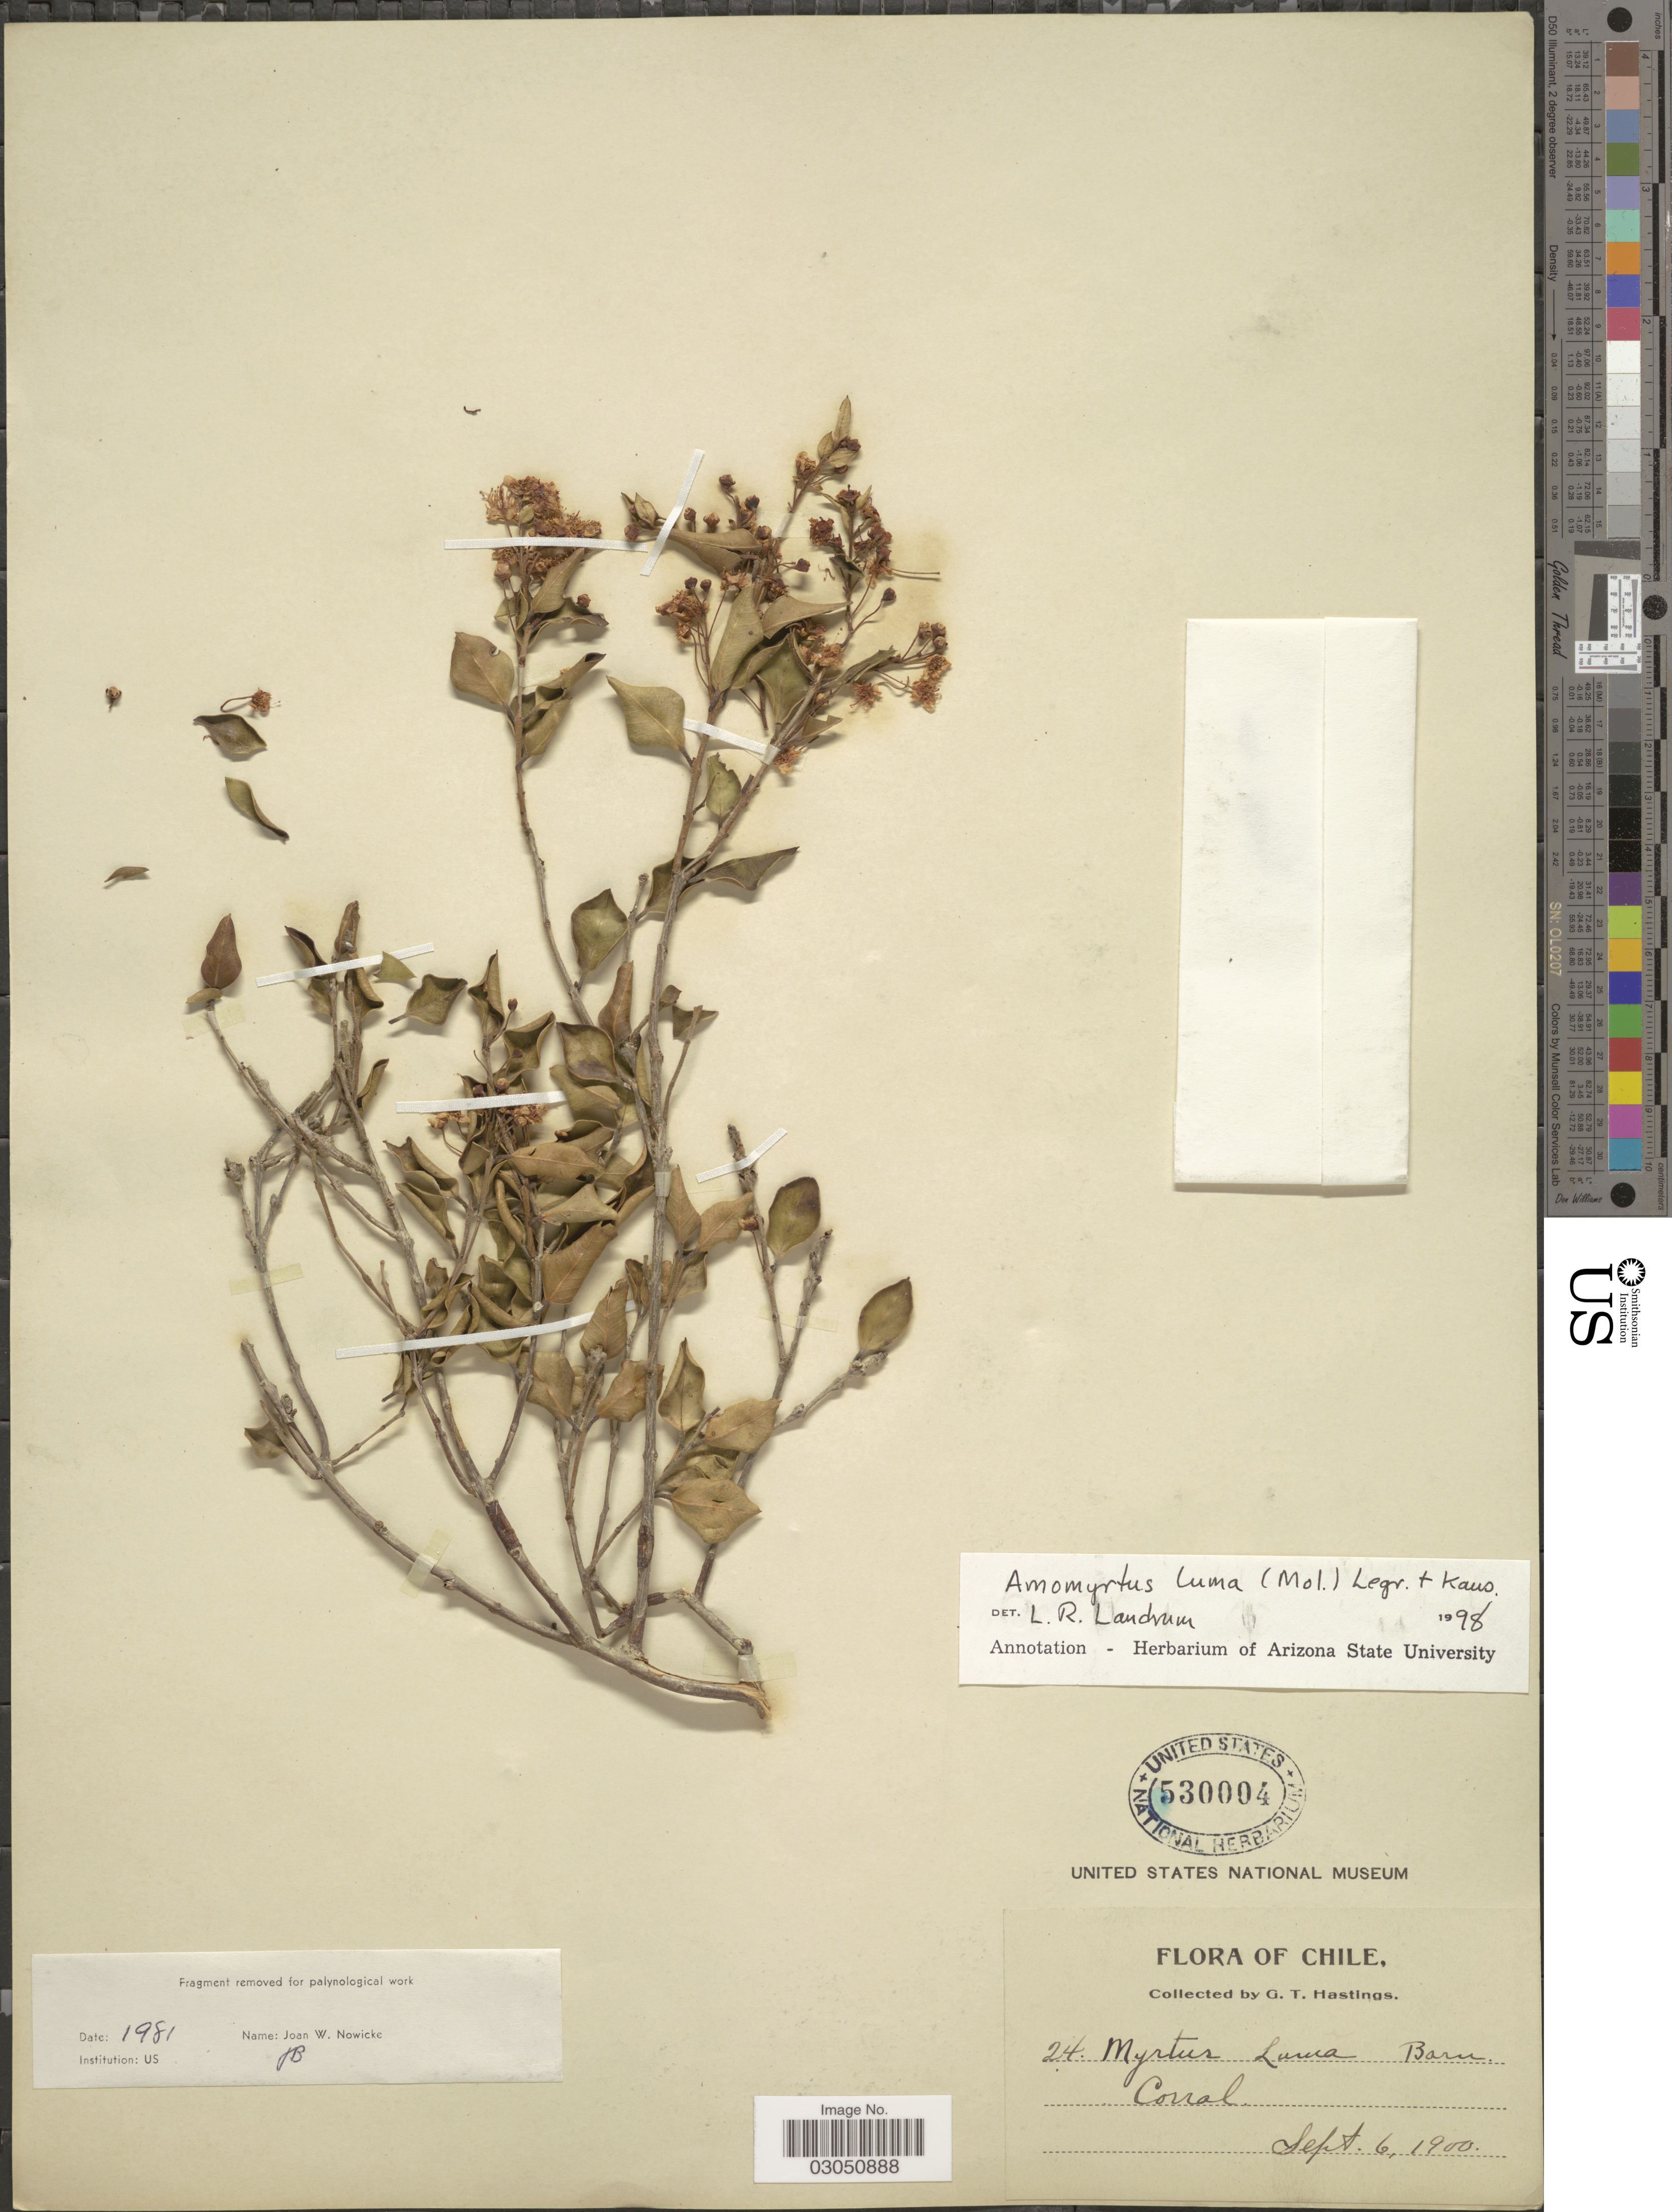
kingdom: Plantae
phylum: Tracheophyta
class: Magnoliopsida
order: Myrtales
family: Myrtaceae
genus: Amomyrtus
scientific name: Amomyrtus luma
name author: (Molina) D. Legrand & Kausel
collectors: G. Hastings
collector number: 24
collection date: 1900-09-06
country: Chile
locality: Corral.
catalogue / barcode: US 530004